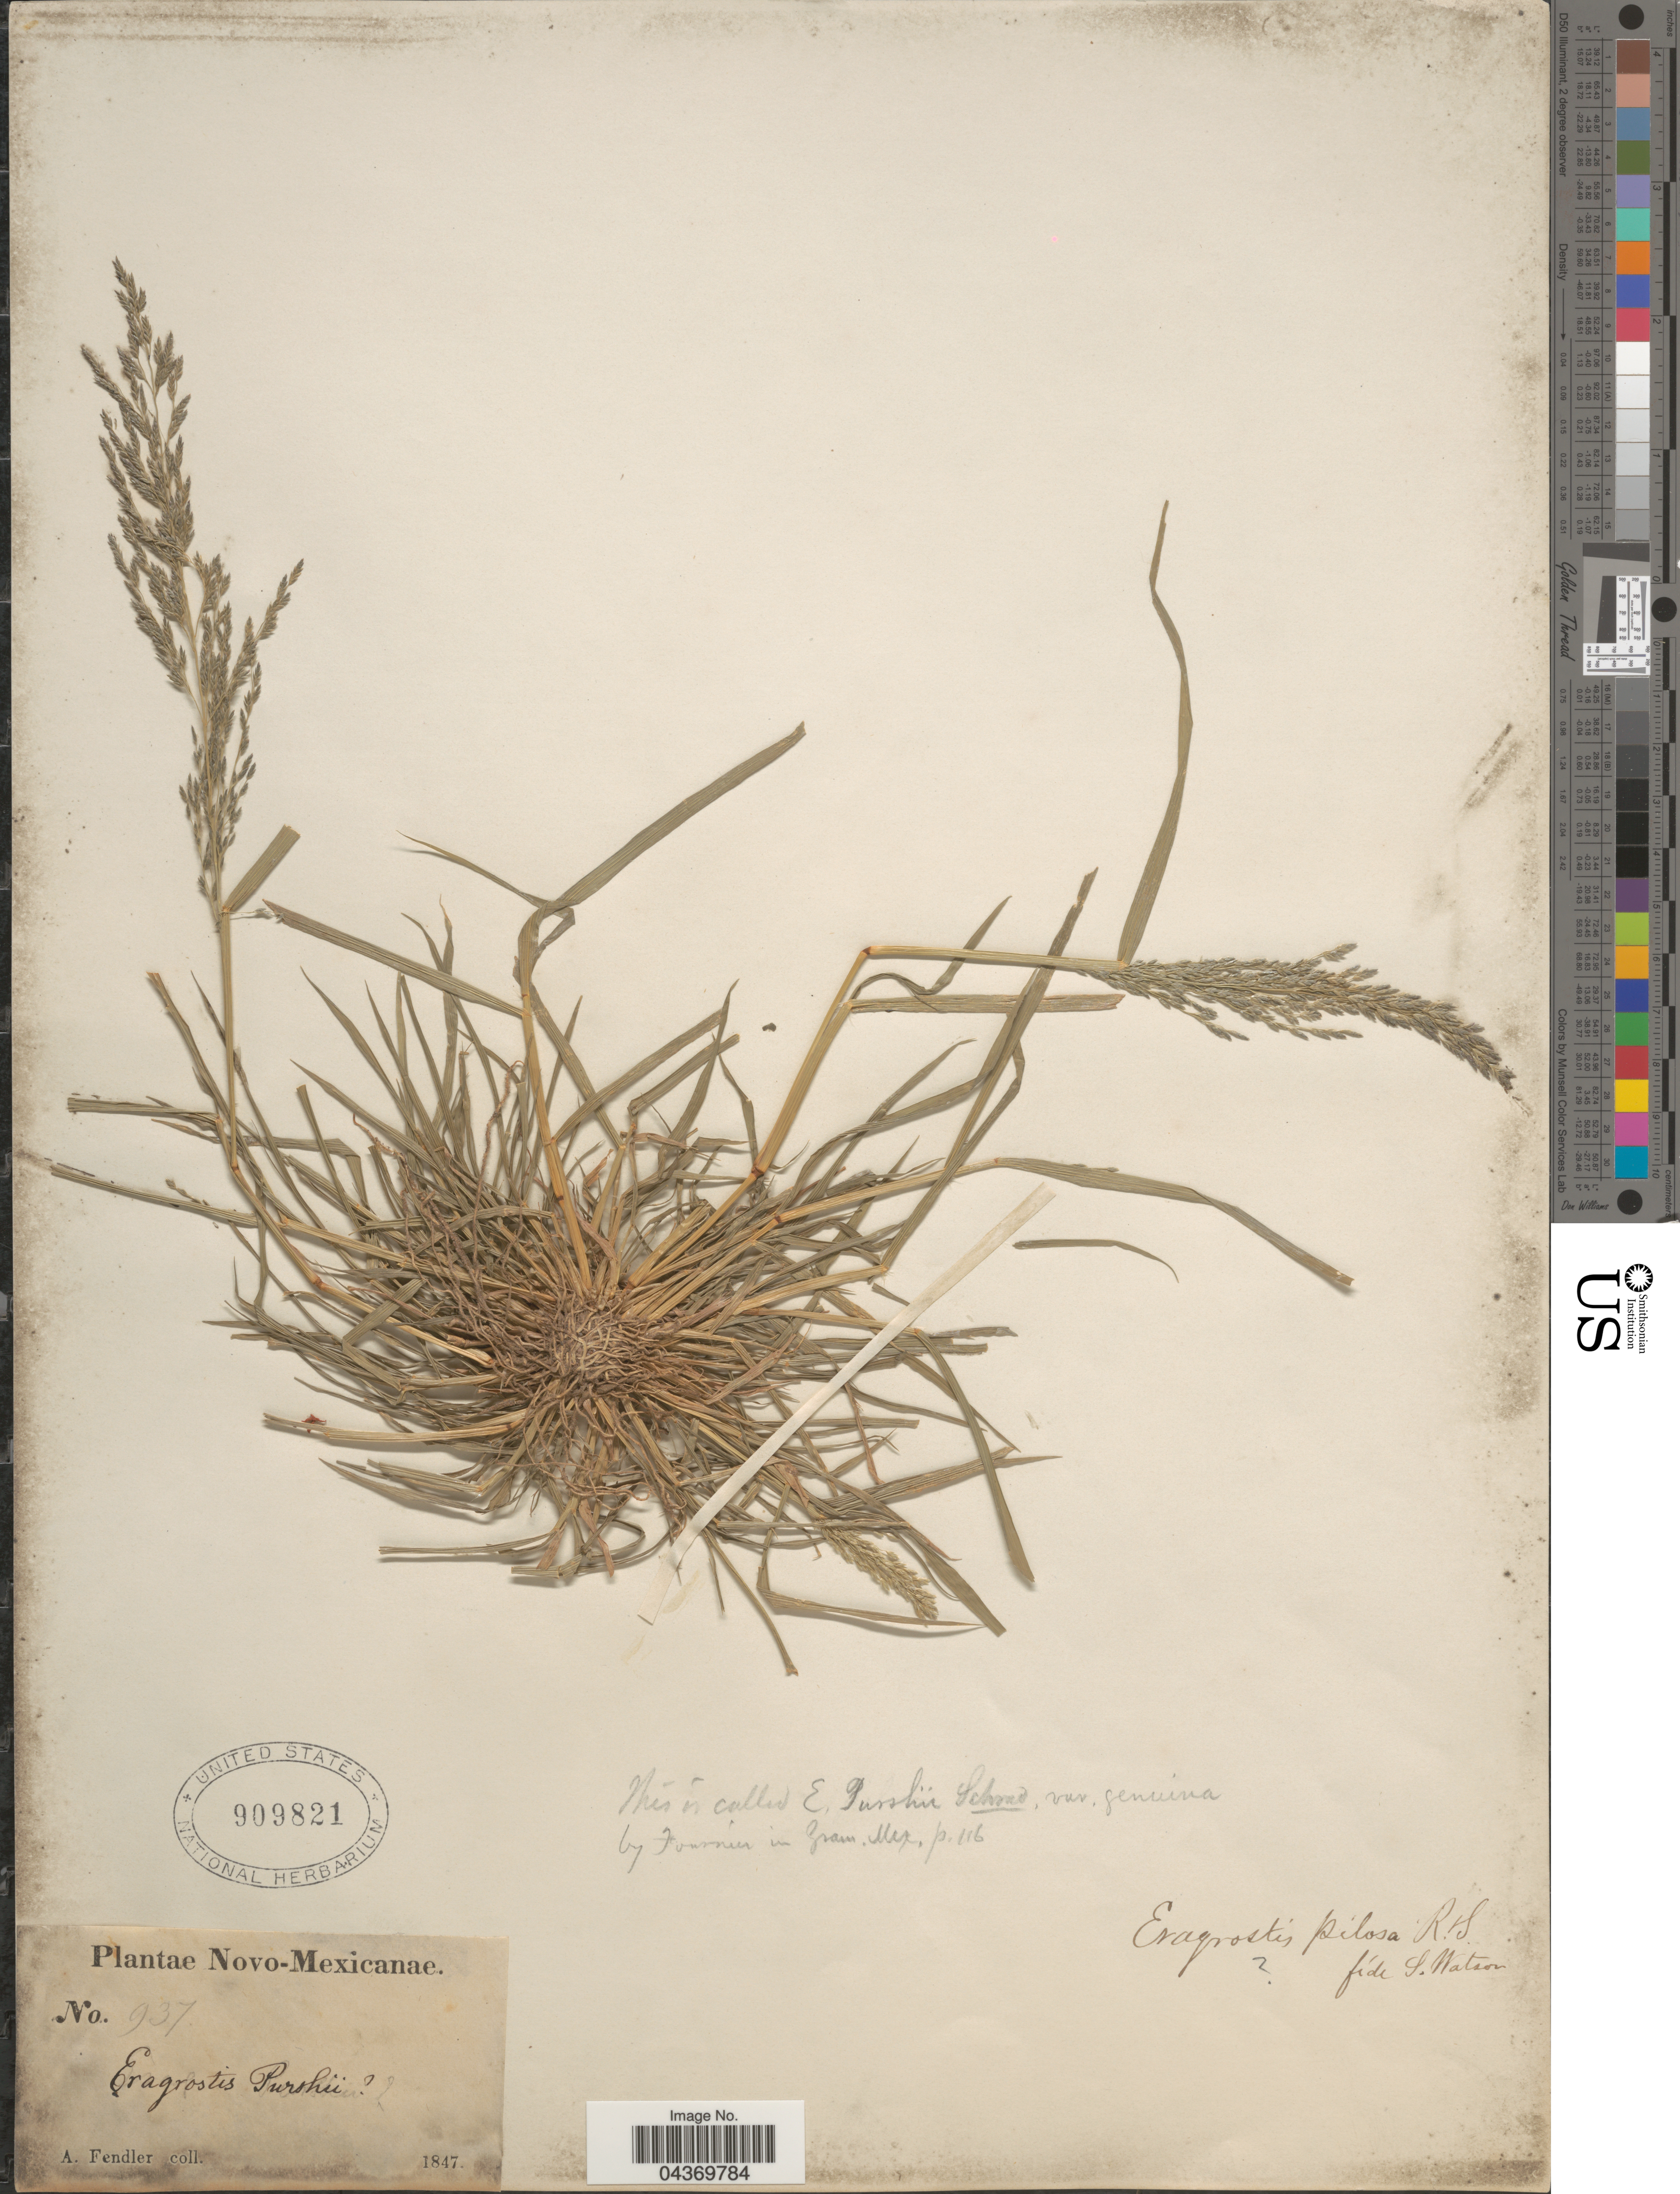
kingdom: Plantae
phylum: Tracheophyta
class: Liliopsida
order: Poales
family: Poaceae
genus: Eragrostis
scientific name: Eragrostis pectinacea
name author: (Michx.) Nees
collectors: A. Fendler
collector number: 937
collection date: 1847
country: United States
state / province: New Mexico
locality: Novo-Mexicanae.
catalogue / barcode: US 909821